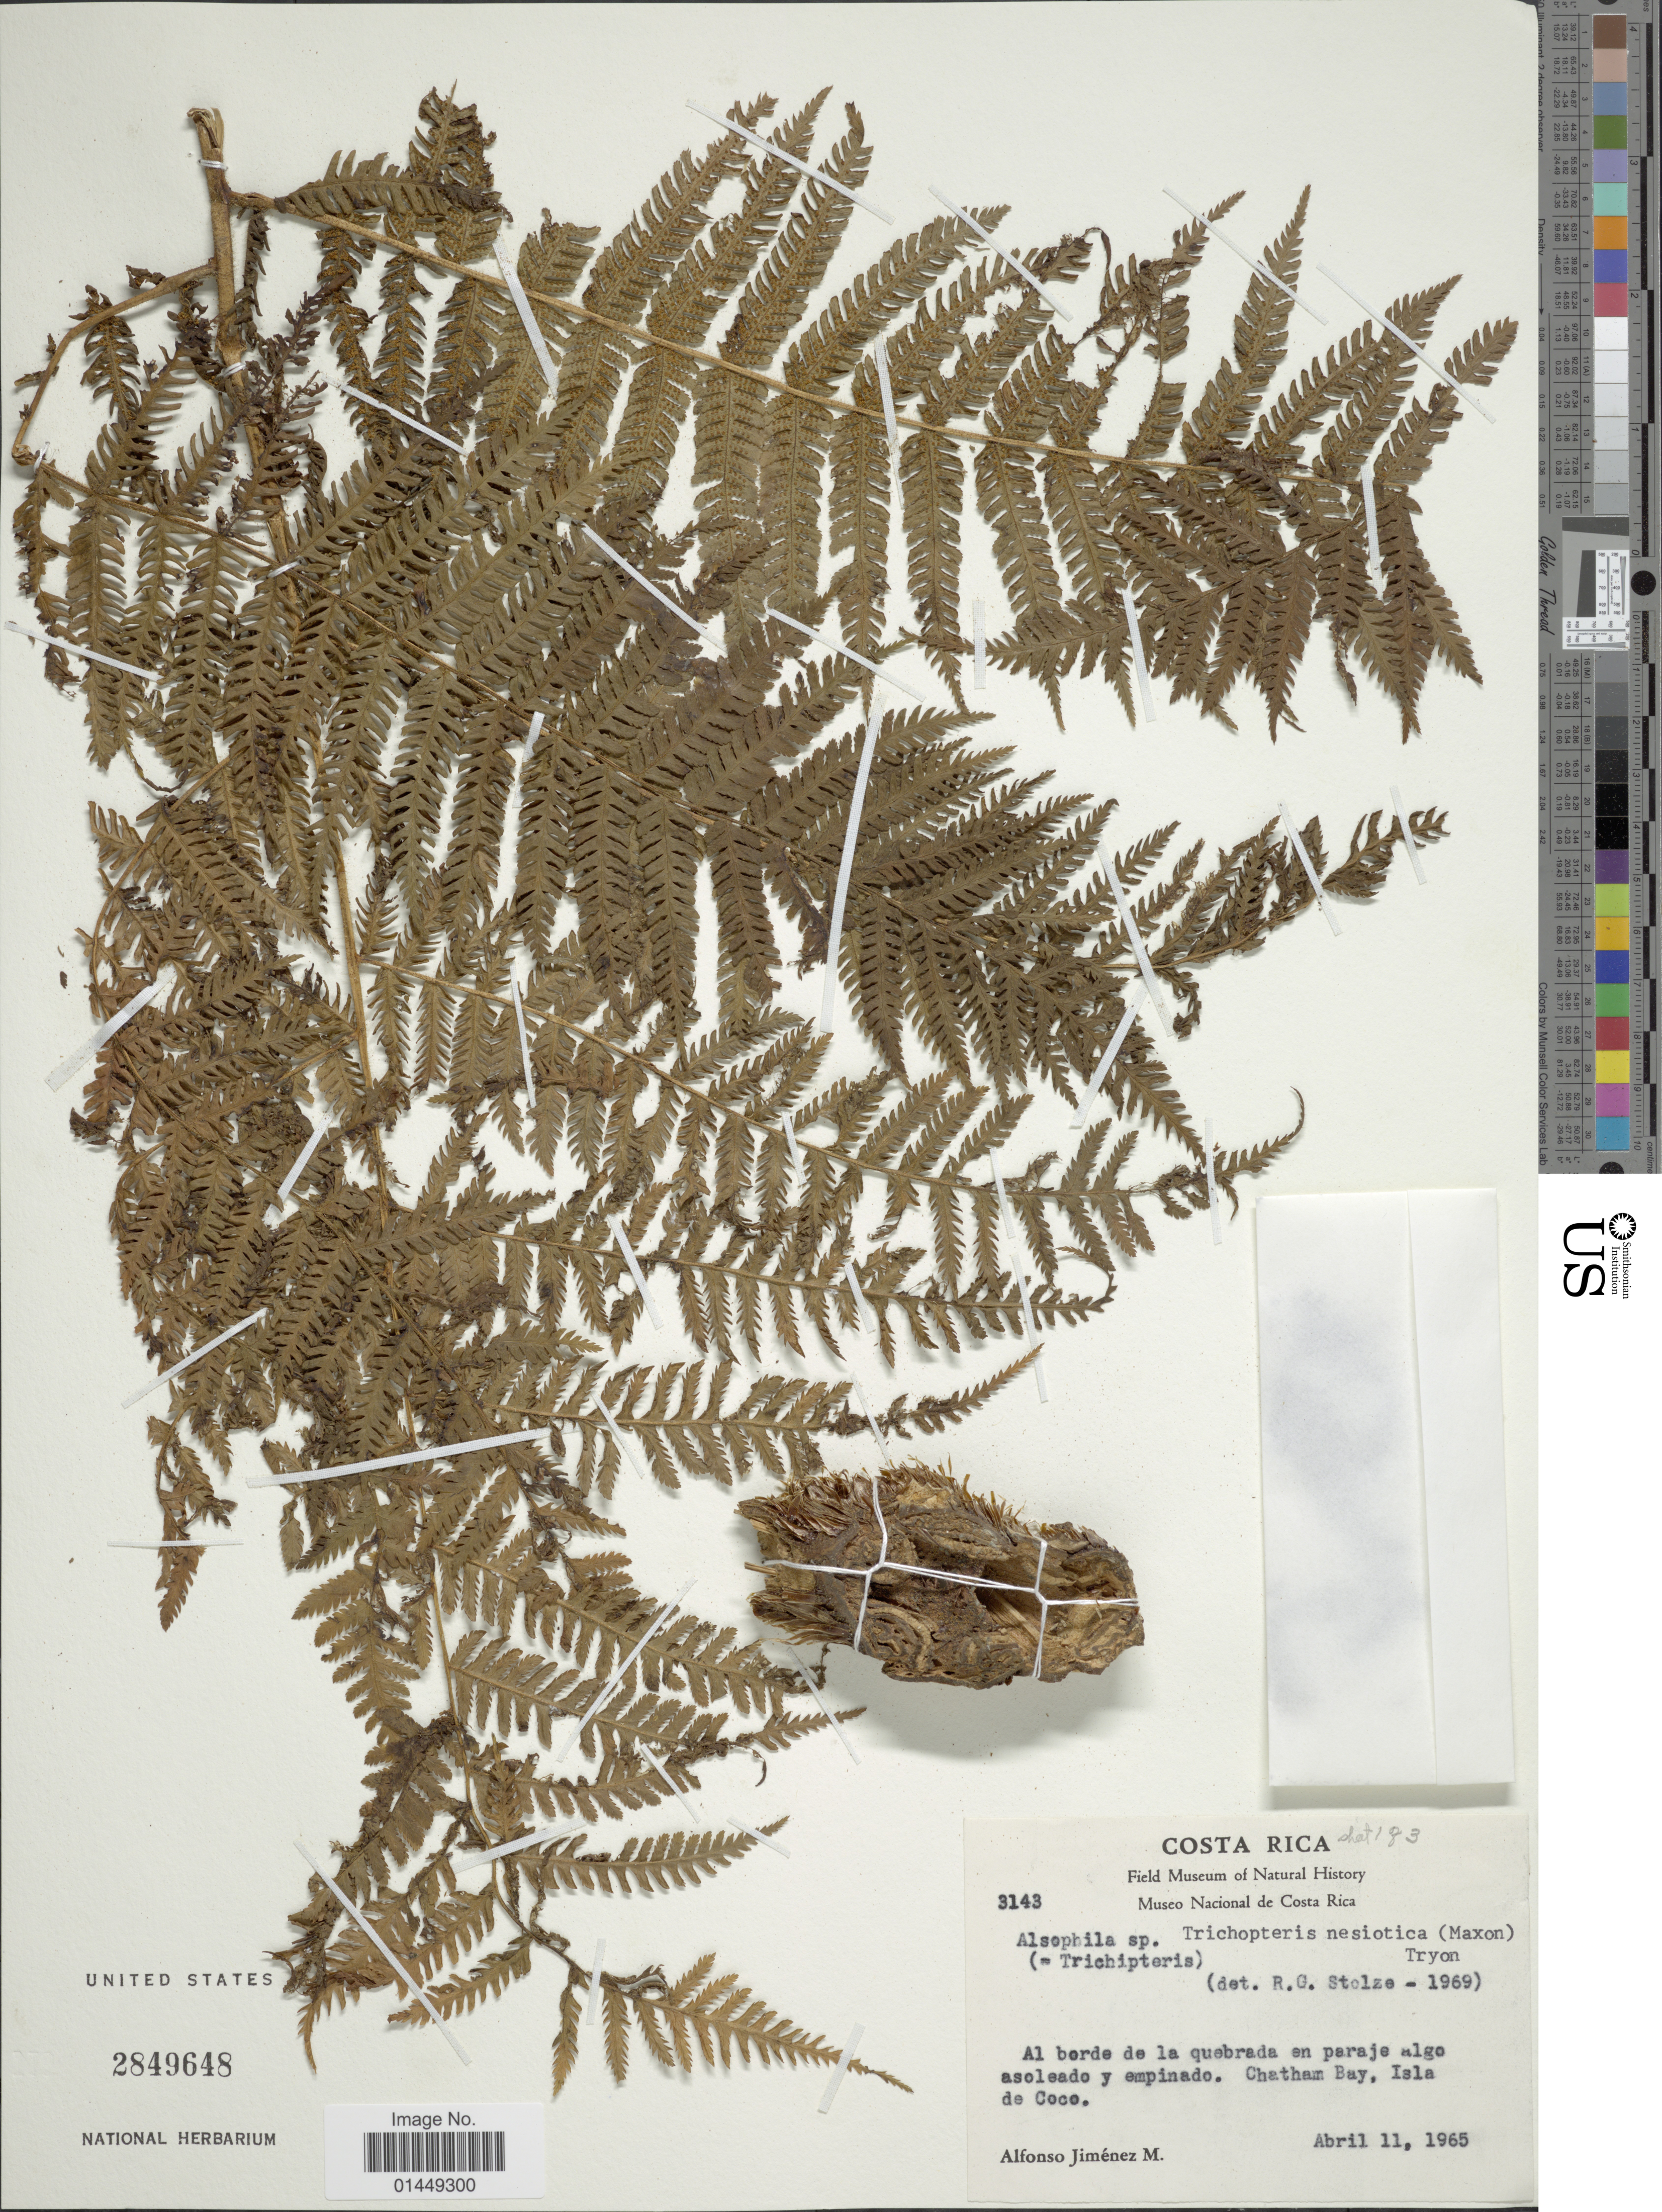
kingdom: Plantae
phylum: Tracheophyta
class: Polypodiopsida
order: Cyatheales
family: Cyatheaceae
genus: Cyathea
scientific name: Cyathea nesiotica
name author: (Maxon) Domin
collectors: A. Jimenez M.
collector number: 3143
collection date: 1965-04-11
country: Costa Rica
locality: Chatham Bay, Isla de Coco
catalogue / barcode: US 2849648